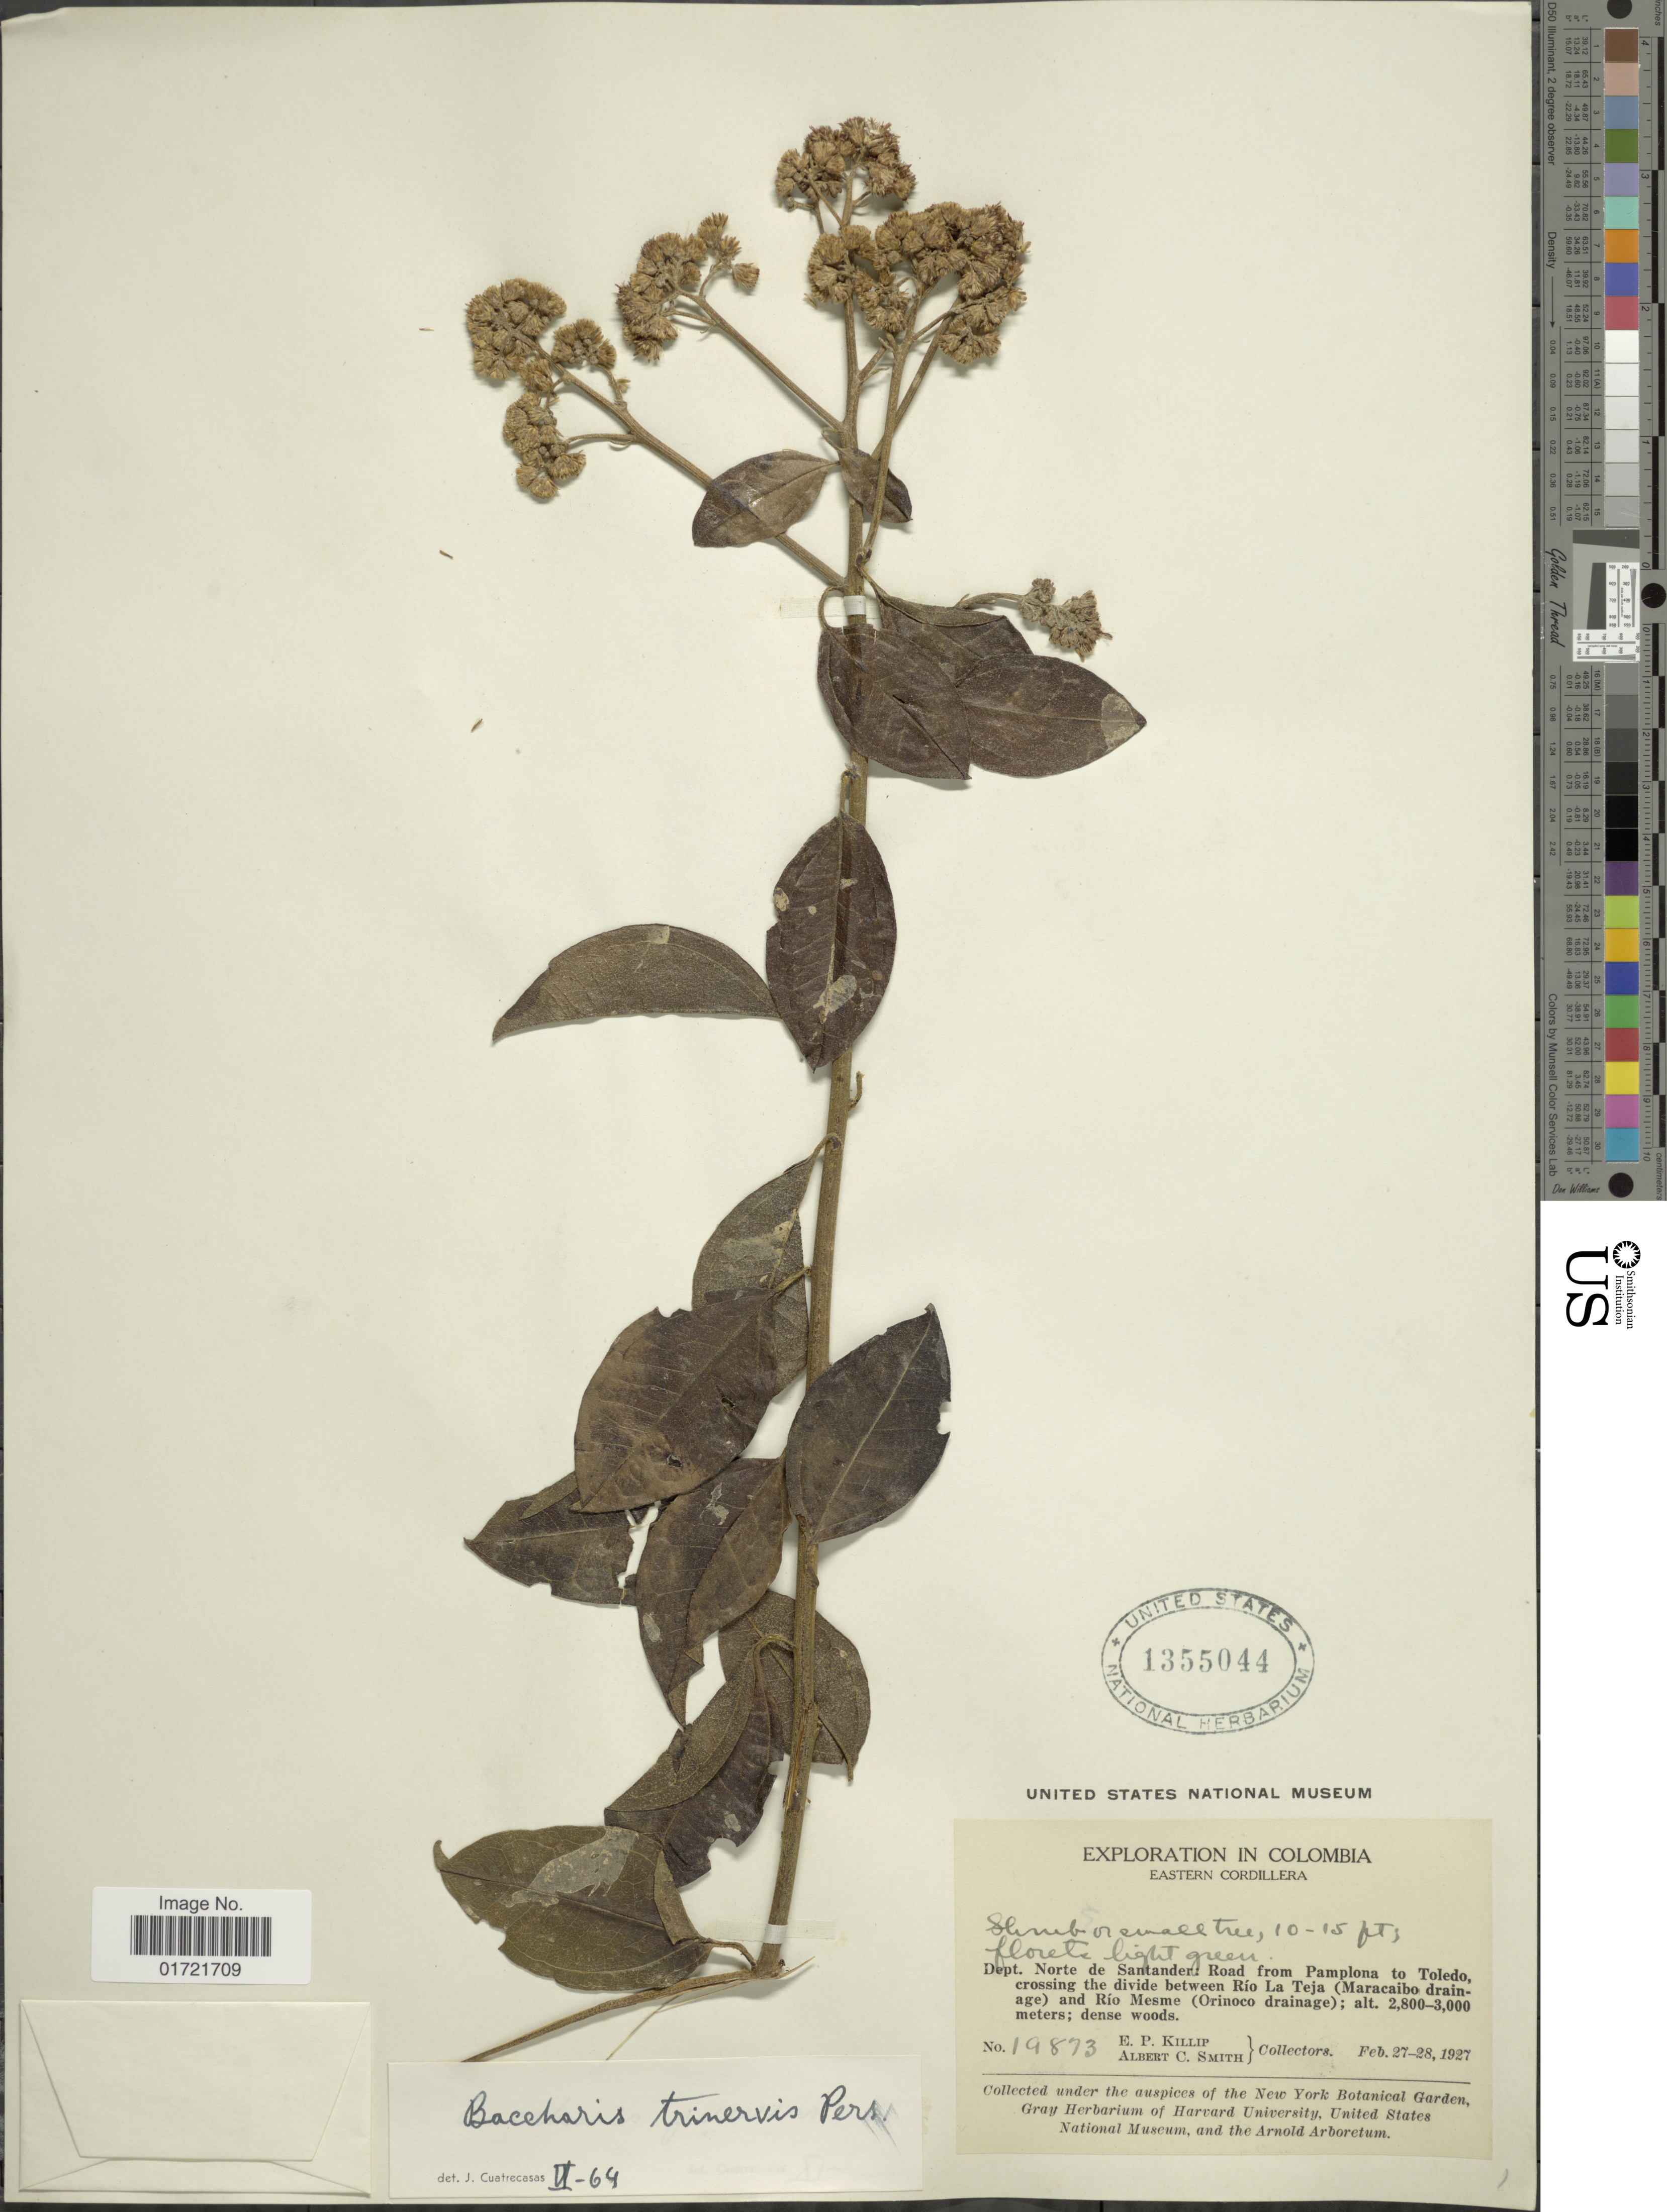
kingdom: Plantae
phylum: Tracheophyta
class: Magnoliopsida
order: Asterales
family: Asteraceae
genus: Baccharis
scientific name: Baccharis trinervis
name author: (Lam.) Pers.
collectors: E. P. Killip & A. C. Smith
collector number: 19873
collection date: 1927-02-27/1927-02-28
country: Colombia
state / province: Norte de Santander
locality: Dept. Norte de Santander: Road from Pamplona to Toledo, crossing the divide between Rio La Teja (Maracaibo drainage) and Rio Mesme) Orinoco drainage)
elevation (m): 2800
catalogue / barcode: US 1355044